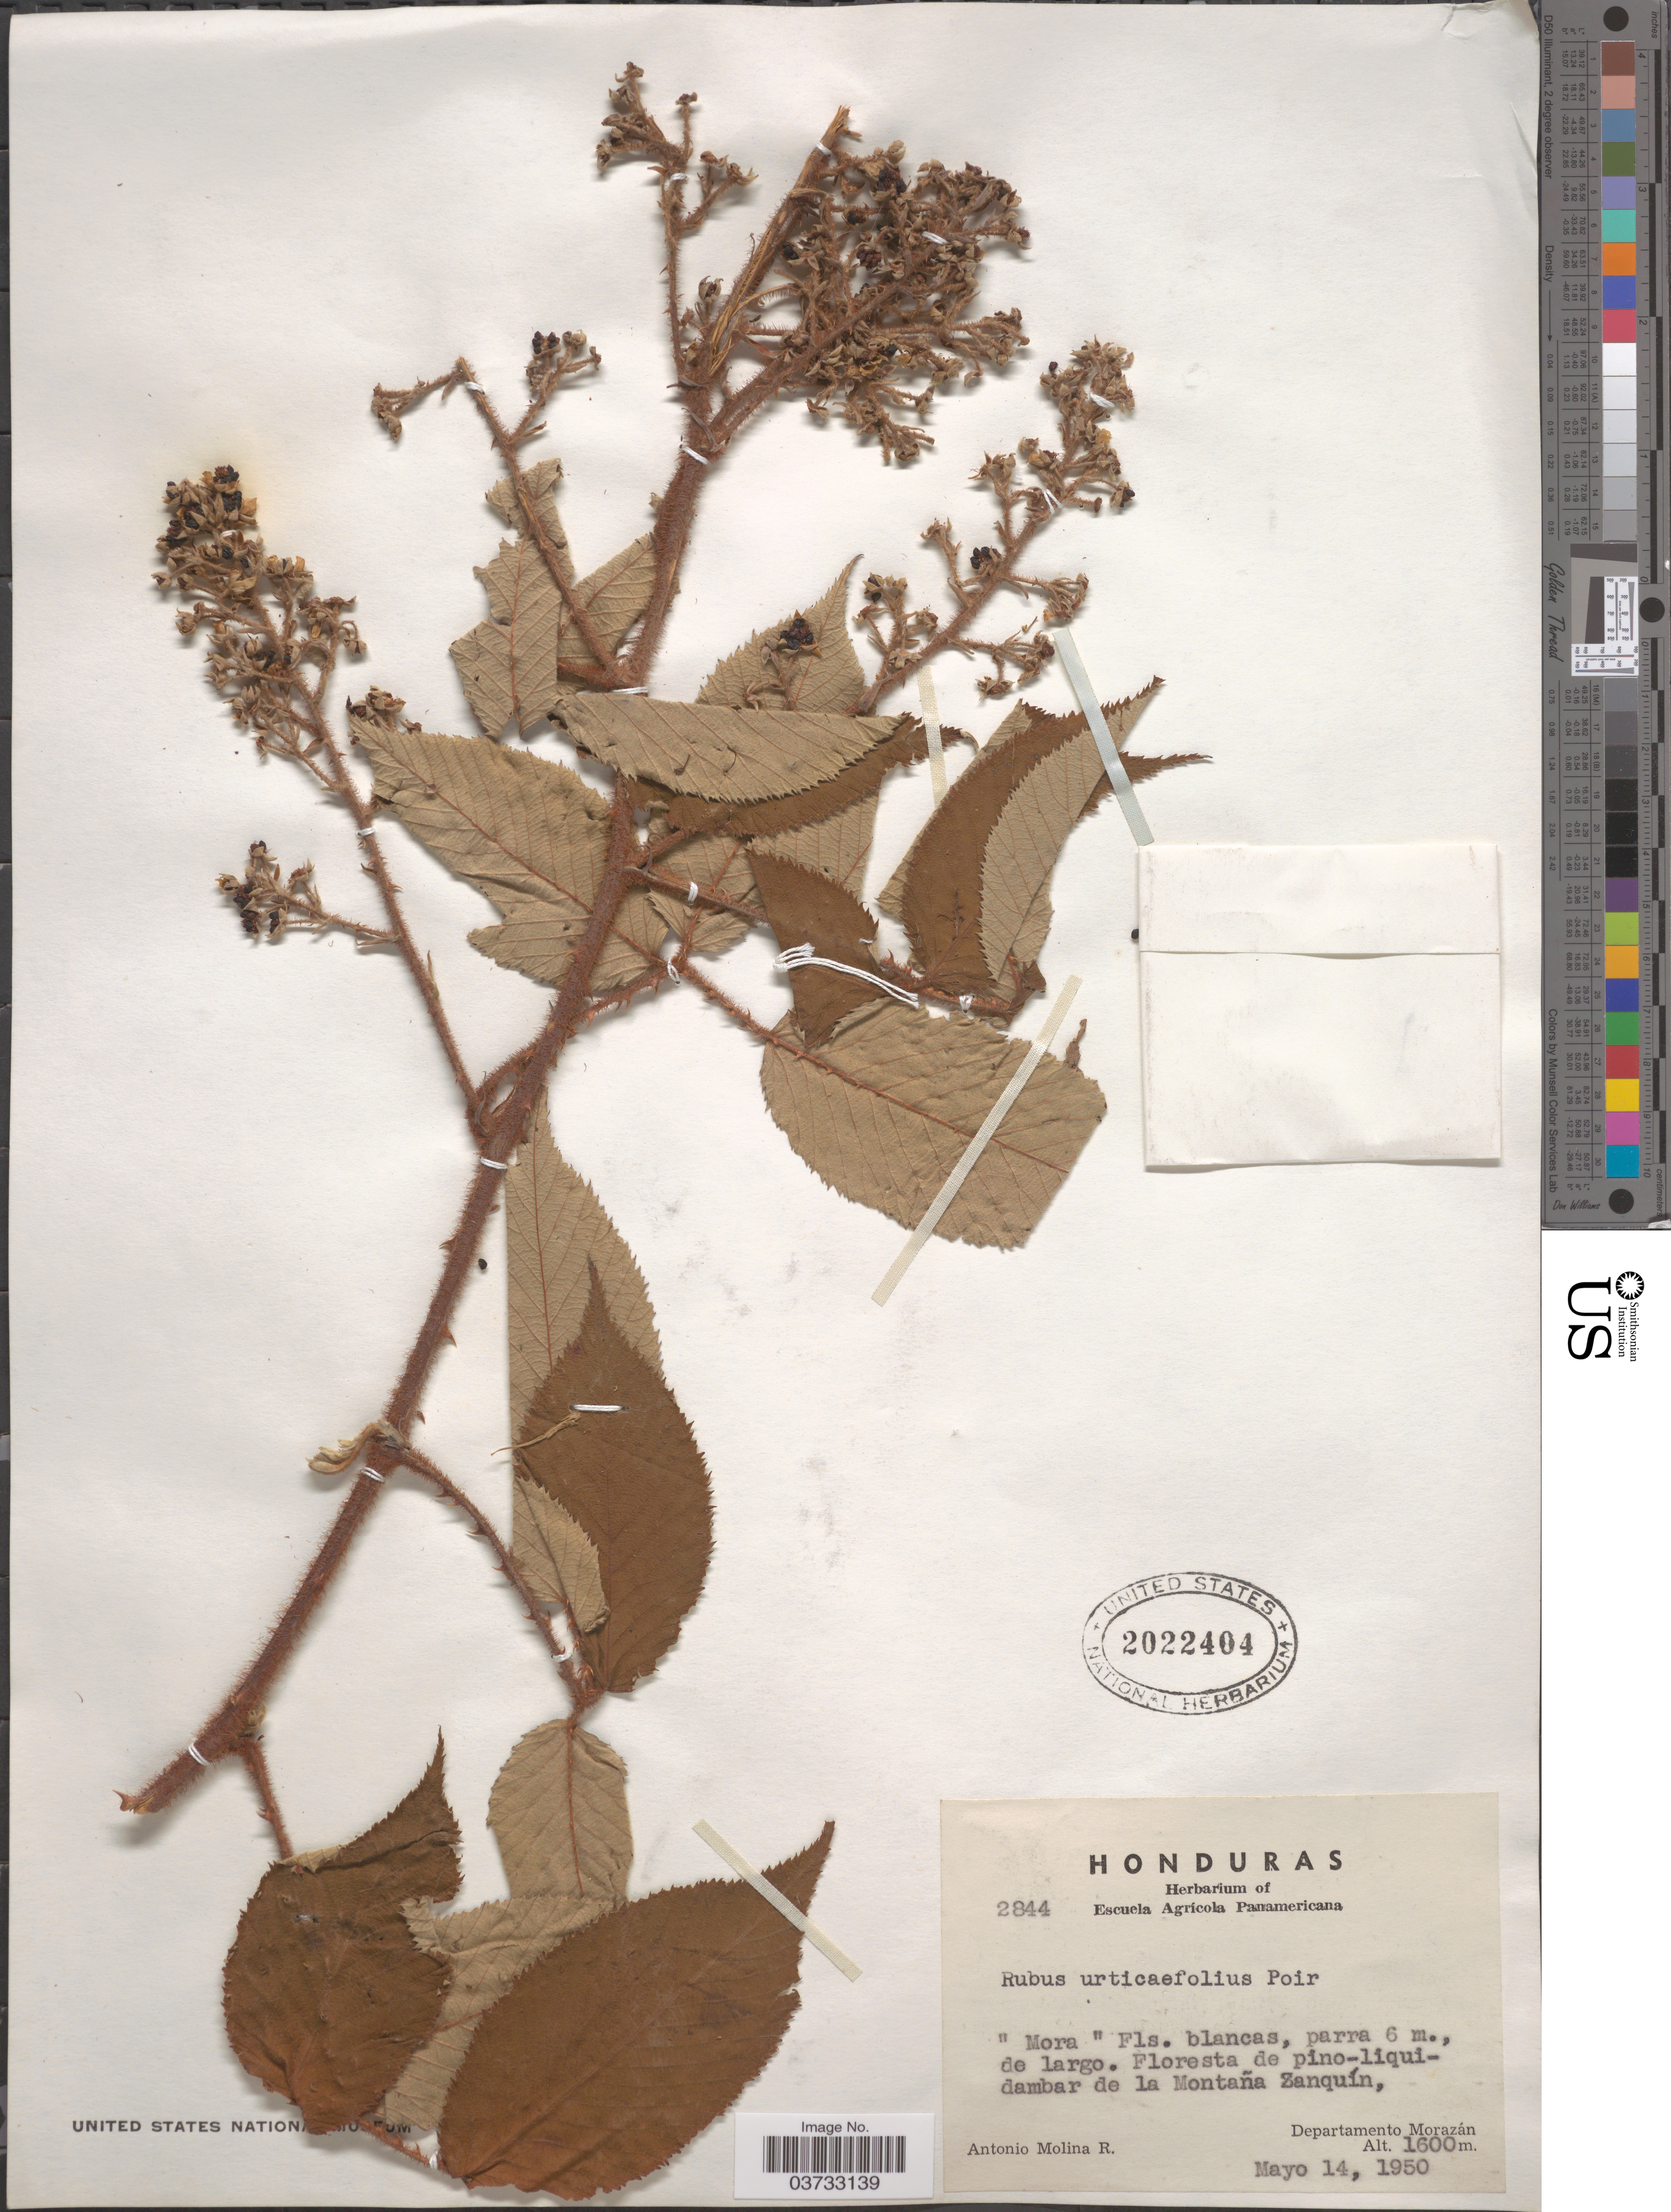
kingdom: Plantae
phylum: Tracheophyta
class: Magnoliopsida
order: Rosales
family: Rosaceae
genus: Rubus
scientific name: Rubus urticifolius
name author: Poir.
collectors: A. Molina R.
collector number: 2844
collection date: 1950-05-14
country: Honduras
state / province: Fco. Morazán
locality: Floresta de pino-liquidambar de la Montaña Zanquín, Departamento Morazán.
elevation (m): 1600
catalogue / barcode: US 2022404